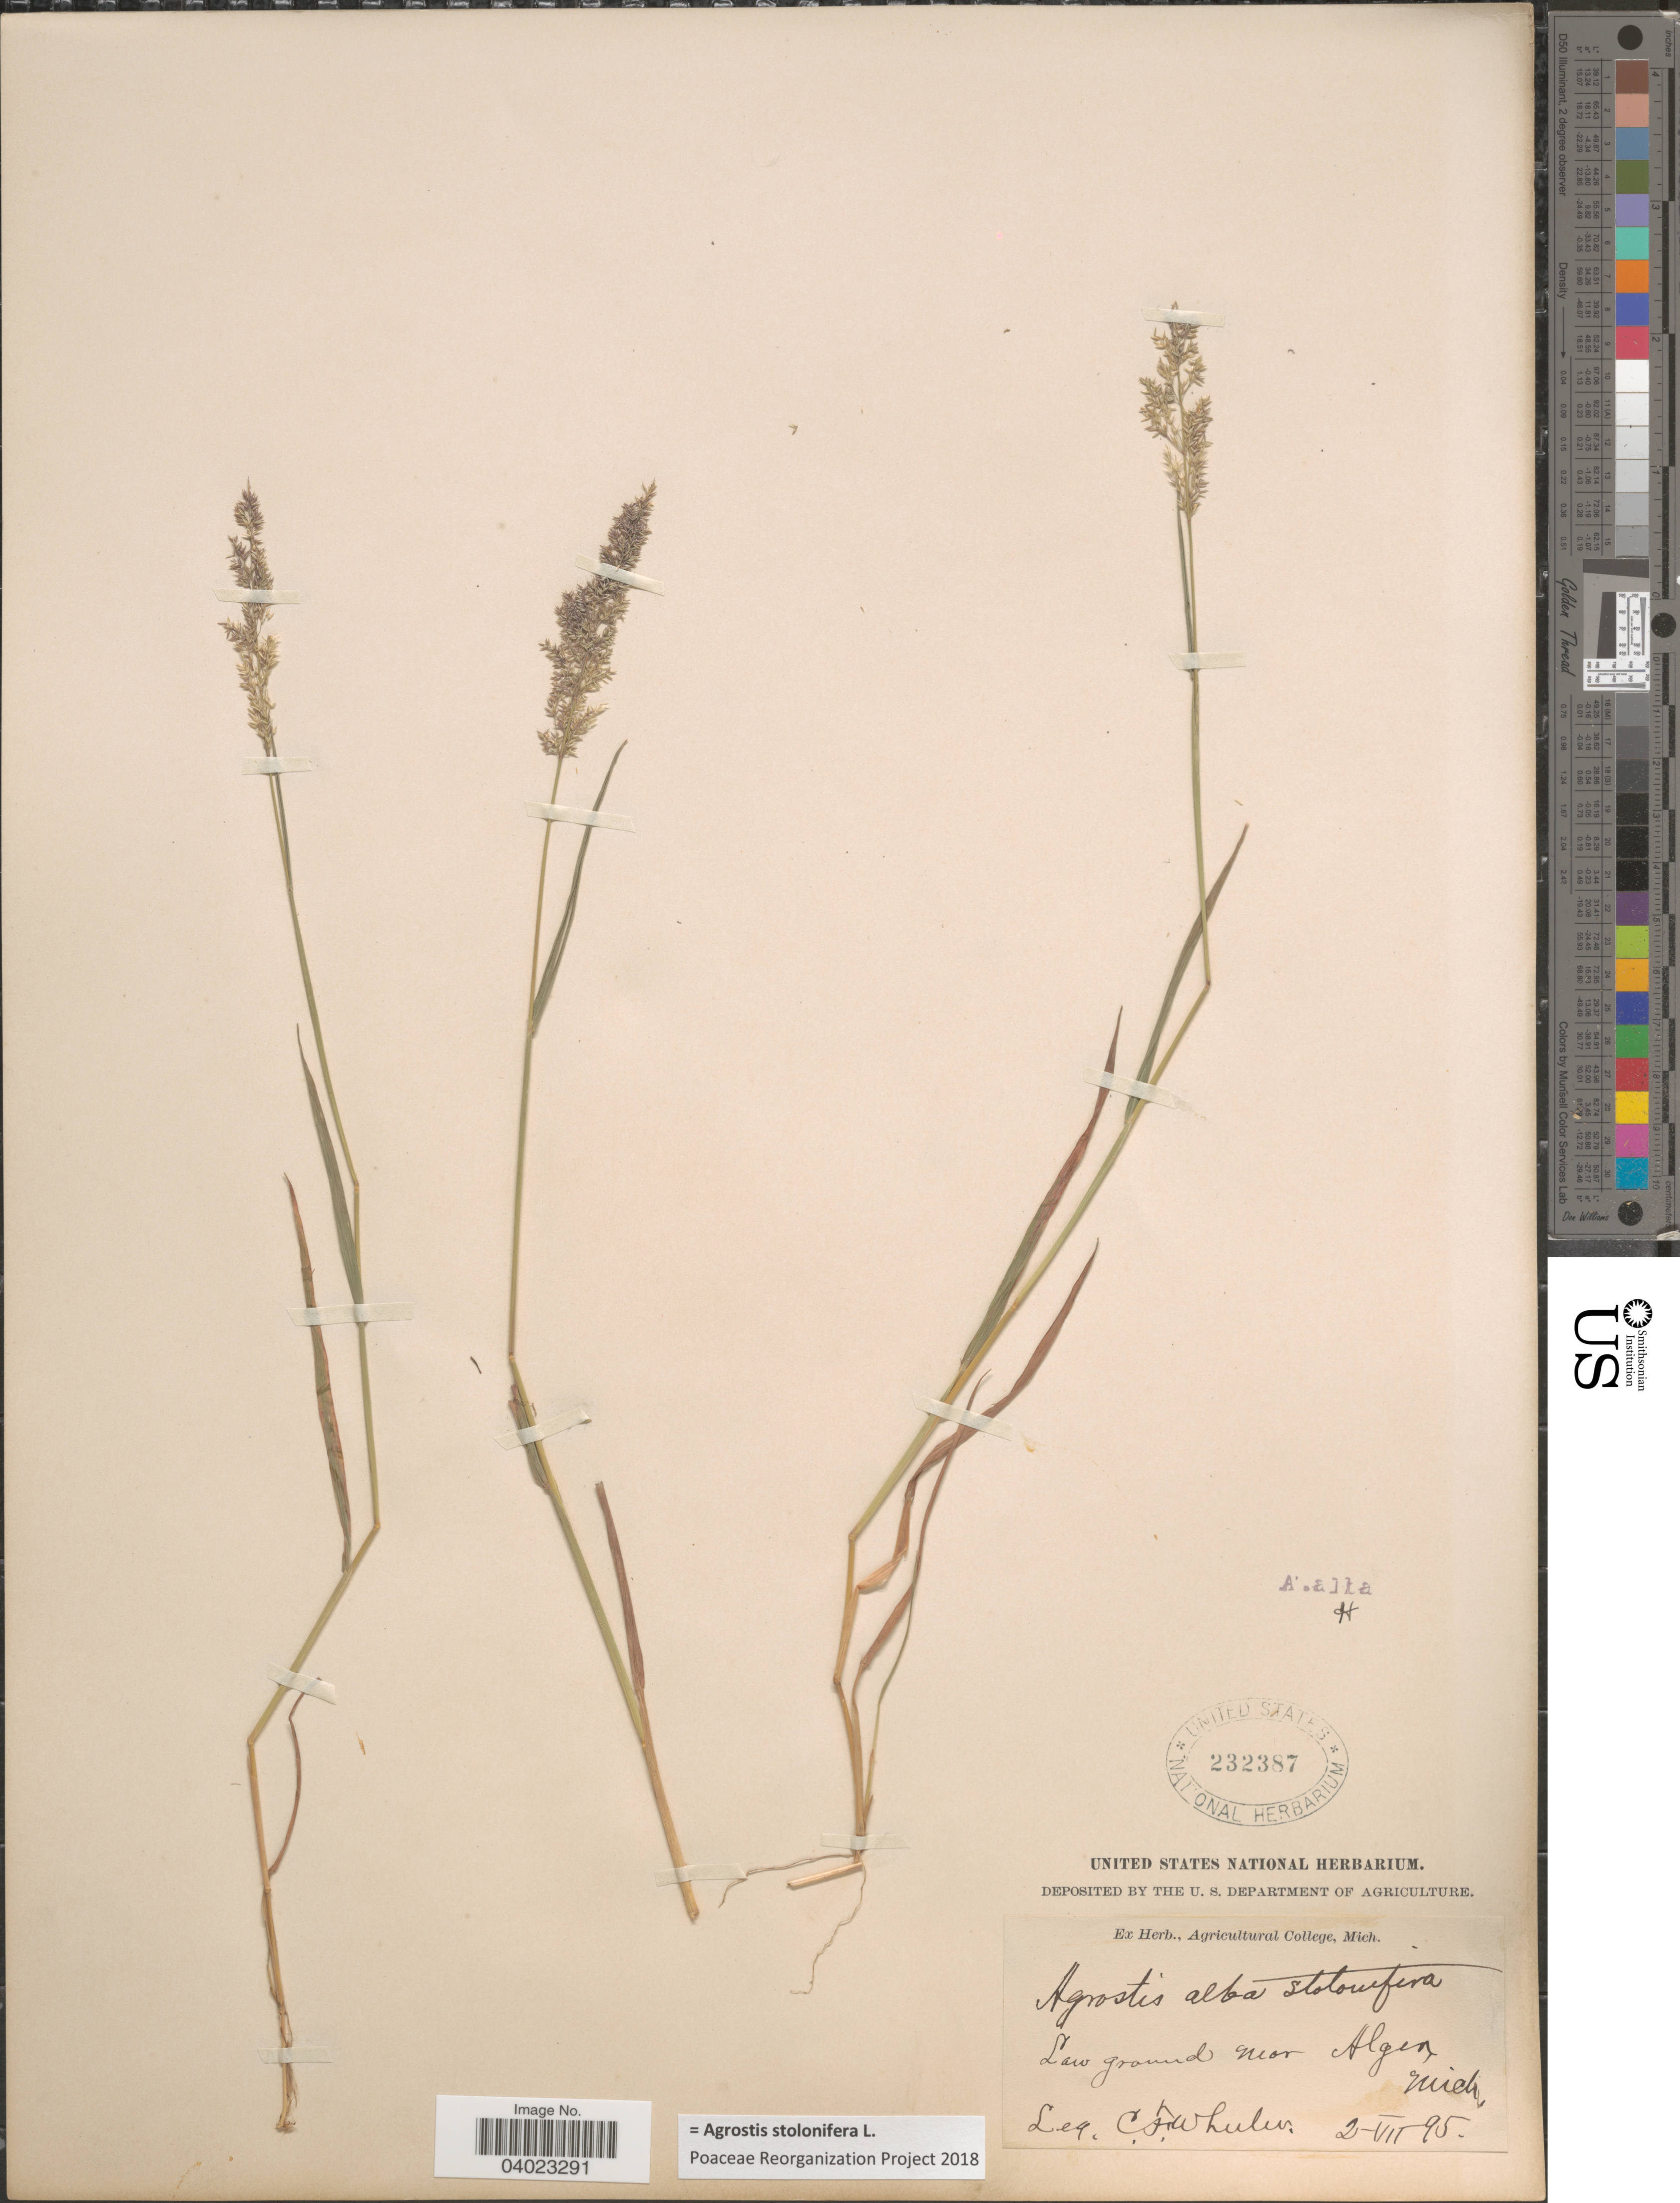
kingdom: Plantae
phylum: Tracheophyta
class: Liliopsida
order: Poales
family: Poaceae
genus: Agrostis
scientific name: Agrostis stolonifera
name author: L.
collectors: C. Wheeler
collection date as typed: Transcribed d/m/y: 2/7/95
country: United States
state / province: Michigan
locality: Low ground near Alger.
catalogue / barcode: US 232387